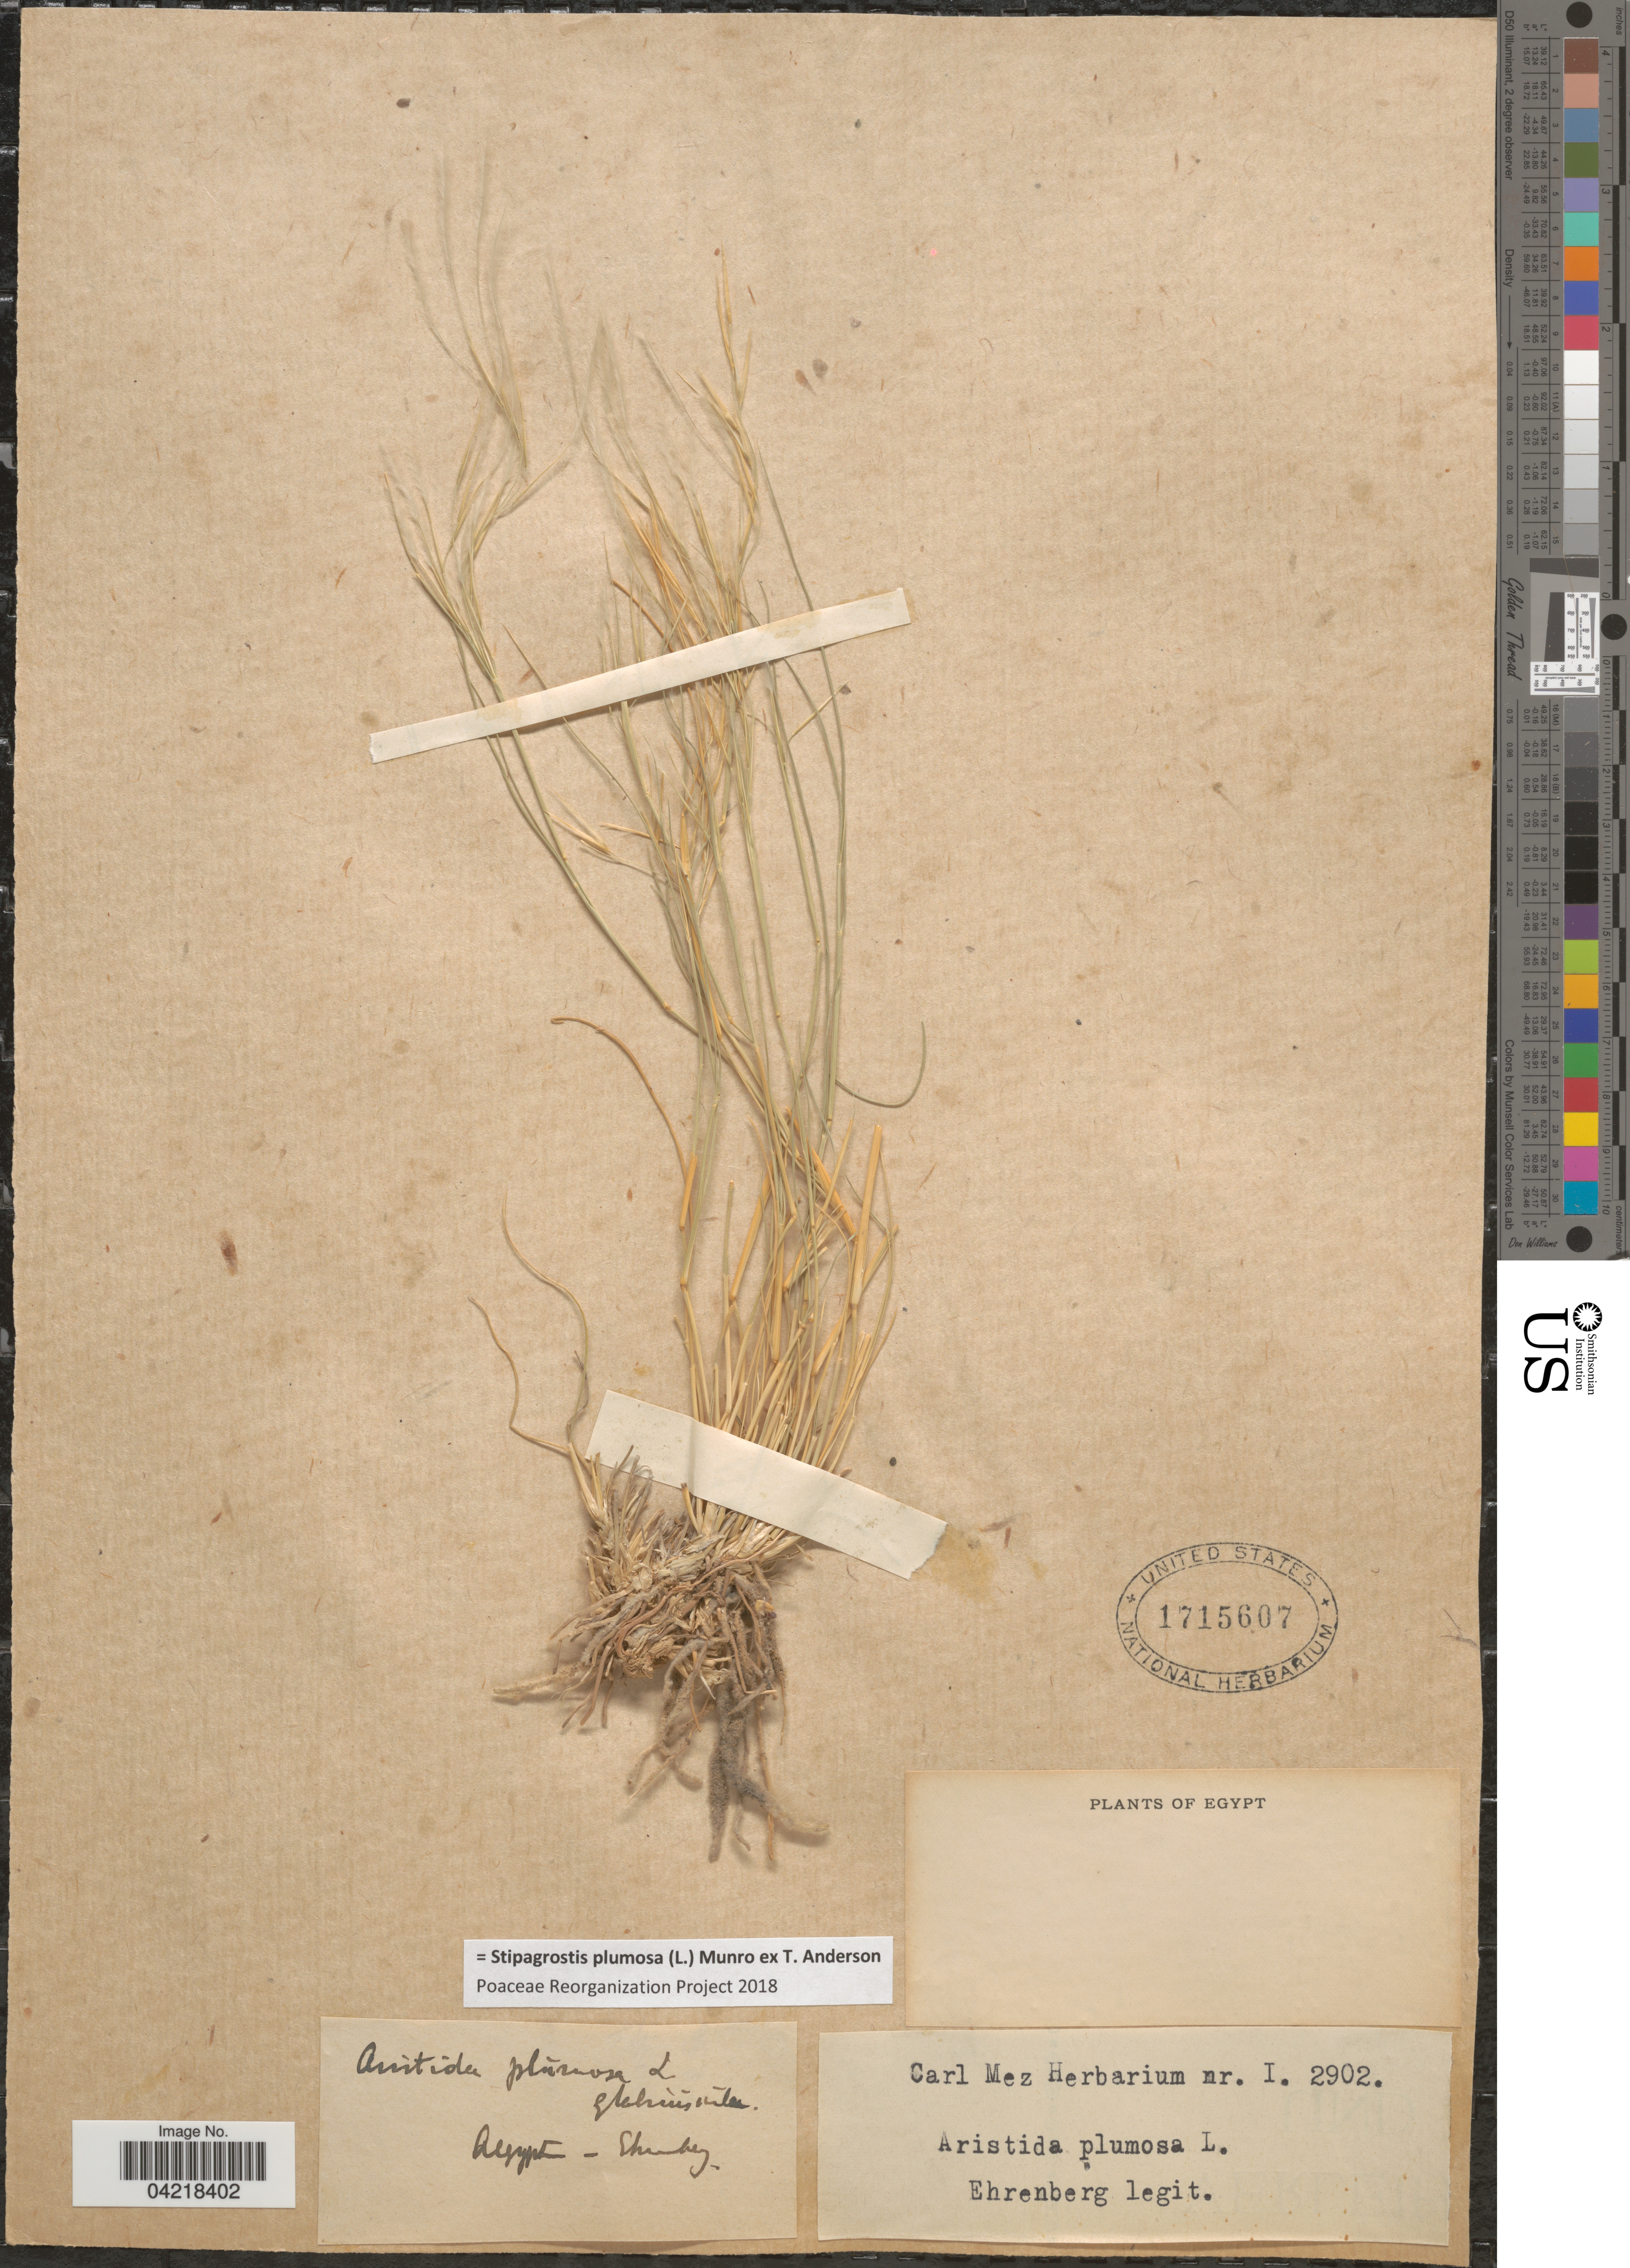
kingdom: Plantae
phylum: Tracheophyta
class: Liliopsida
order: Poales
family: Poaceae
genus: Stipagrostis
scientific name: Stipagrostis plumosa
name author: (L.) Munro ex T. Anderson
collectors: -. Ehrenberg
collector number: I. 2902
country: Egypt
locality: Aegypt.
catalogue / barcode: US 1715607